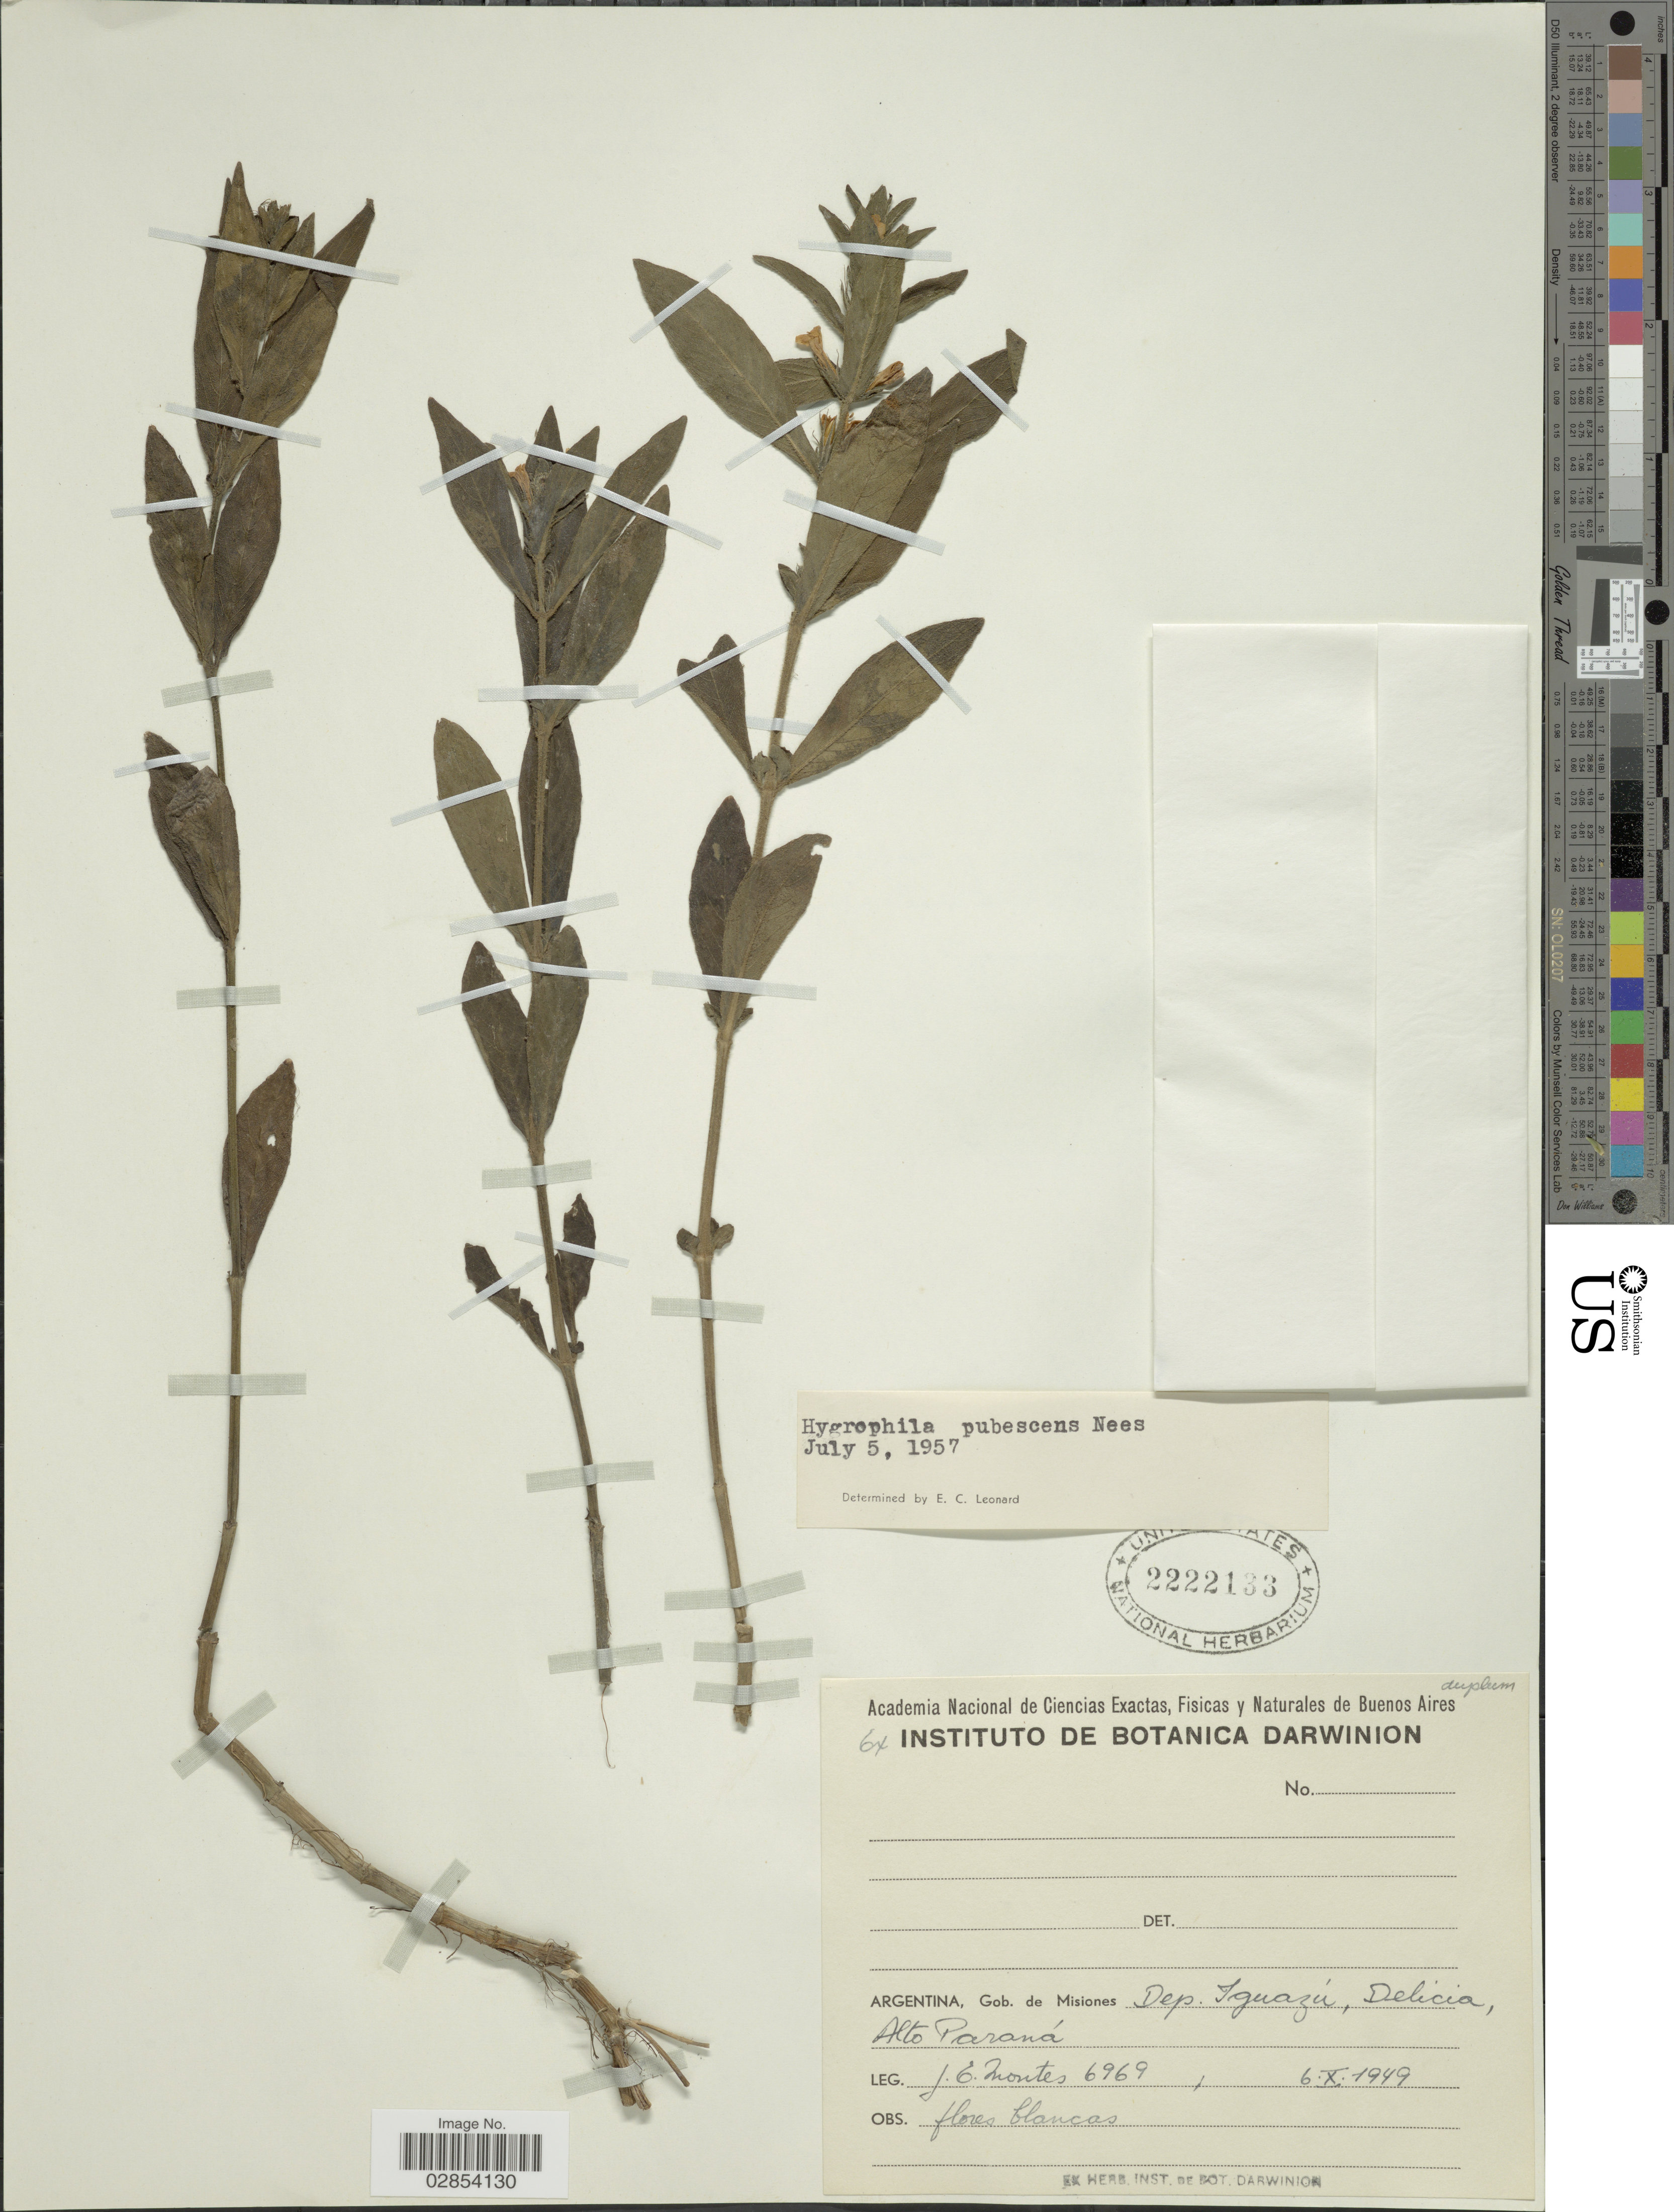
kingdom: Plantae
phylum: Tracheophyta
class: Magnoliopsida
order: Lamiales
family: Acanthaceae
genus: Hygrophila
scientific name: Hygrophila pubescens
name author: Nees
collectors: J. E. Montes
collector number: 6969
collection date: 1949-10-06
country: Argentina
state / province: Misiones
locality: Gob. de Misiones. Dep. Iguazú, Delicia, Alto Paraná.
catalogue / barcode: US 2222133